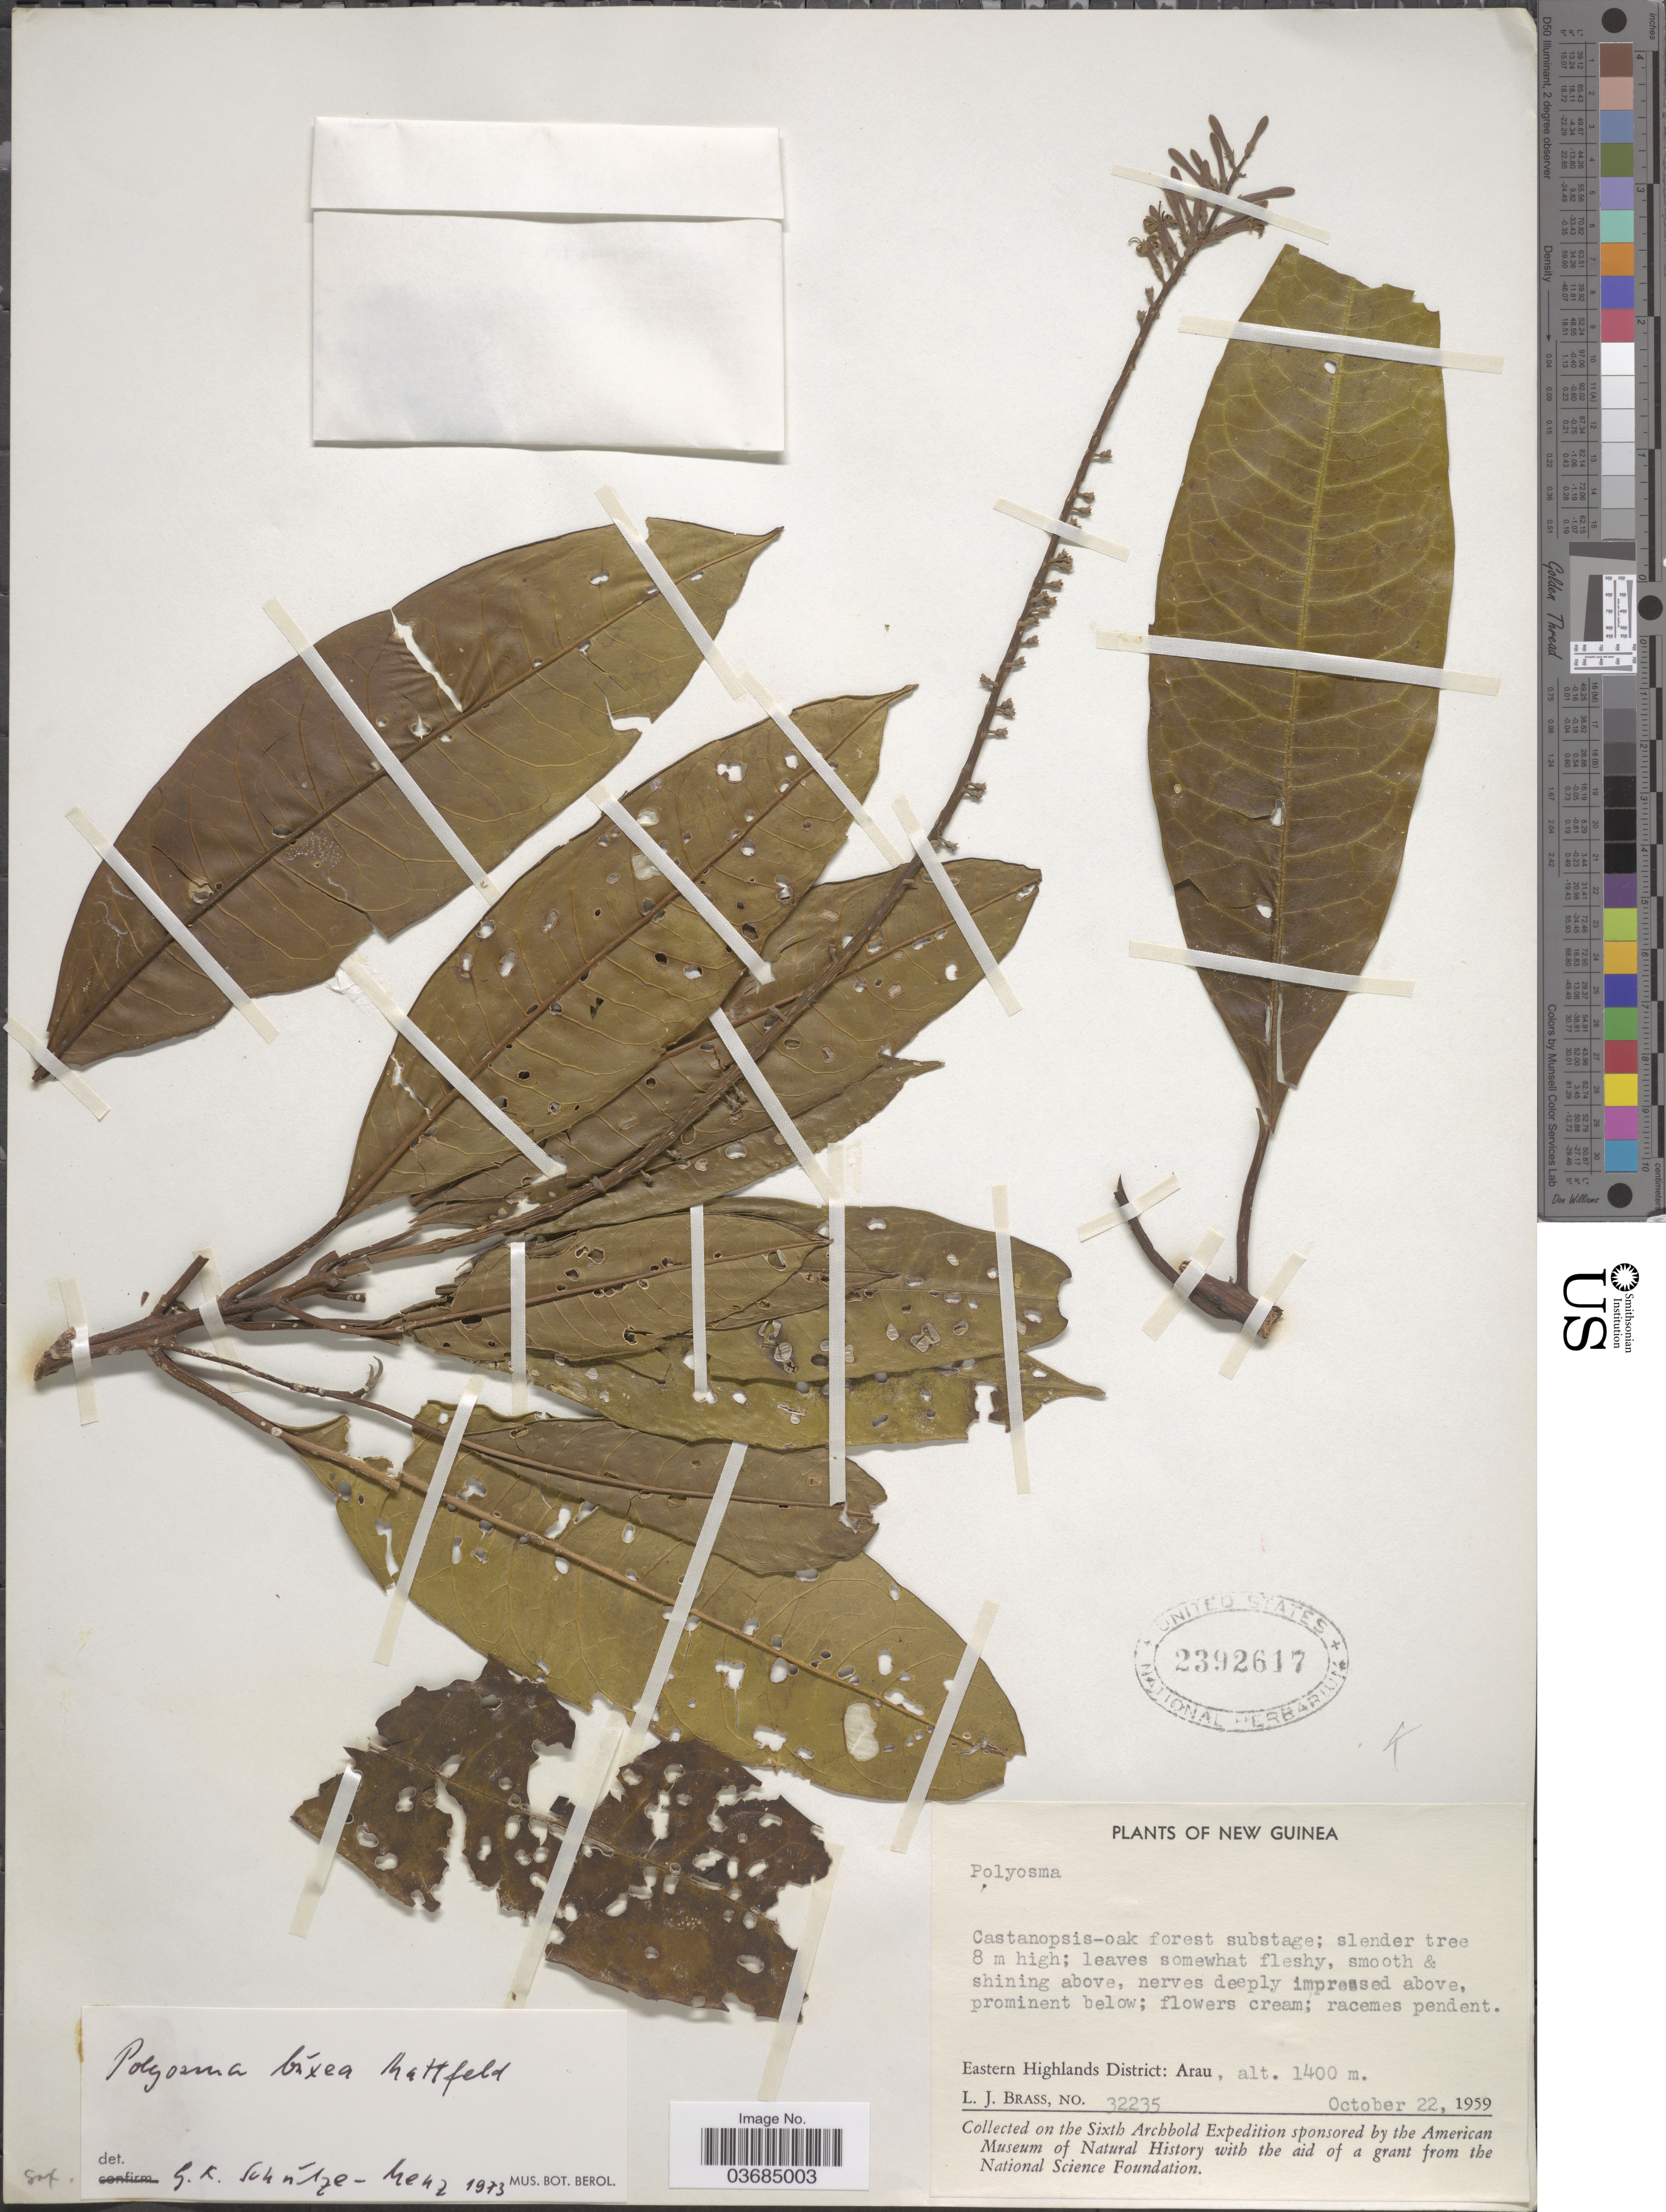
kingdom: Plantae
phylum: Tracheophyta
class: Magnoliopsida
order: Escalloniales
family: Escalloniaceae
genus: Polyosma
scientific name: Polyosma buxea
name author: Mattf.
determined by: Schulze-Menz, G. K. W.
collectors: L. J. Brass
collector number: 32235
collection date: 1959-10-22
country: Papua New Guinea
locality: New Guinea. Eastern Highlands District: Arau. On the Sixth Archbold Expedition.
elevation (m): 1400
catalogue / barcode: US 2391617